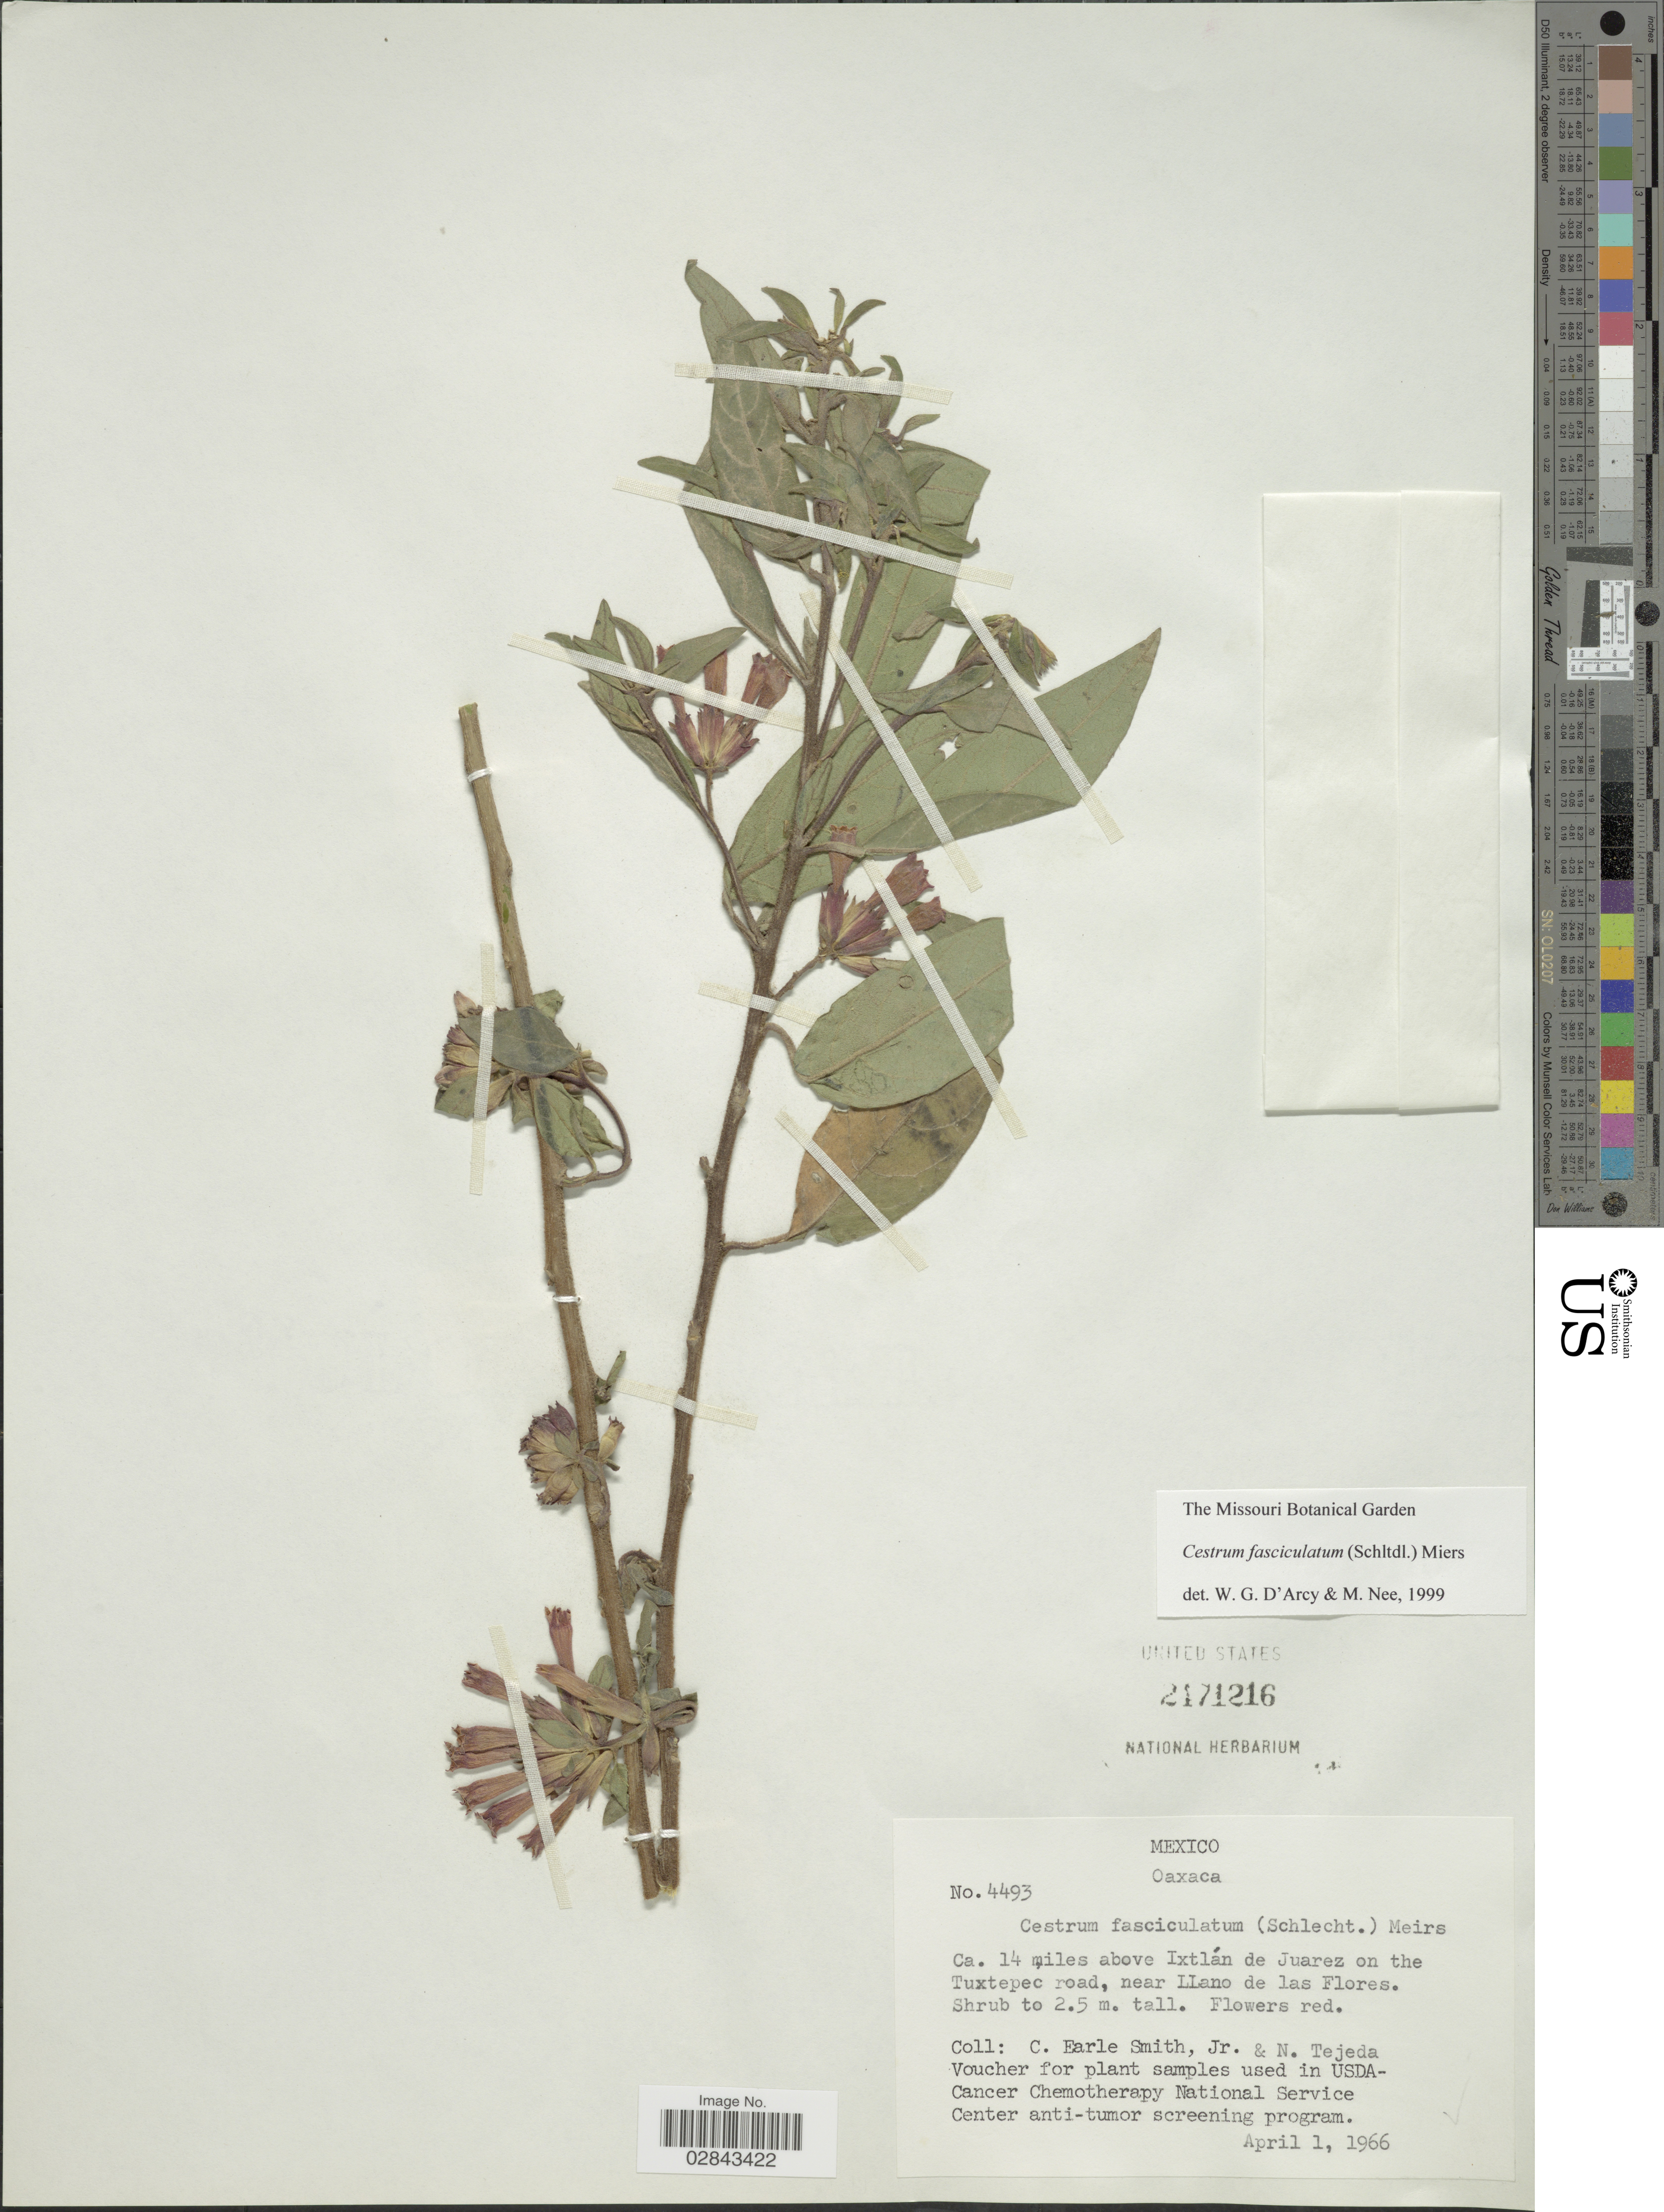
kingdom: Plantae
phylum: Tracheophyta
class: Magnoliopsida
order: Solanales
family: Solanaceae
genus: Cestrum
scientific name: Cestrum fasciculatum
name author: (Schltdl.) Miers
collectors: C. E. Smith Jr. & N. Tejeda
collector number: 4493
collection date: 1966-04-01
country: Mexico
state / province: Oaxaca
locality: Ca. 14 miles above Ixtlán de Juarez on the Tuxtepec road, near Llano de las Flores.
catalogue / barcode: US 2171216